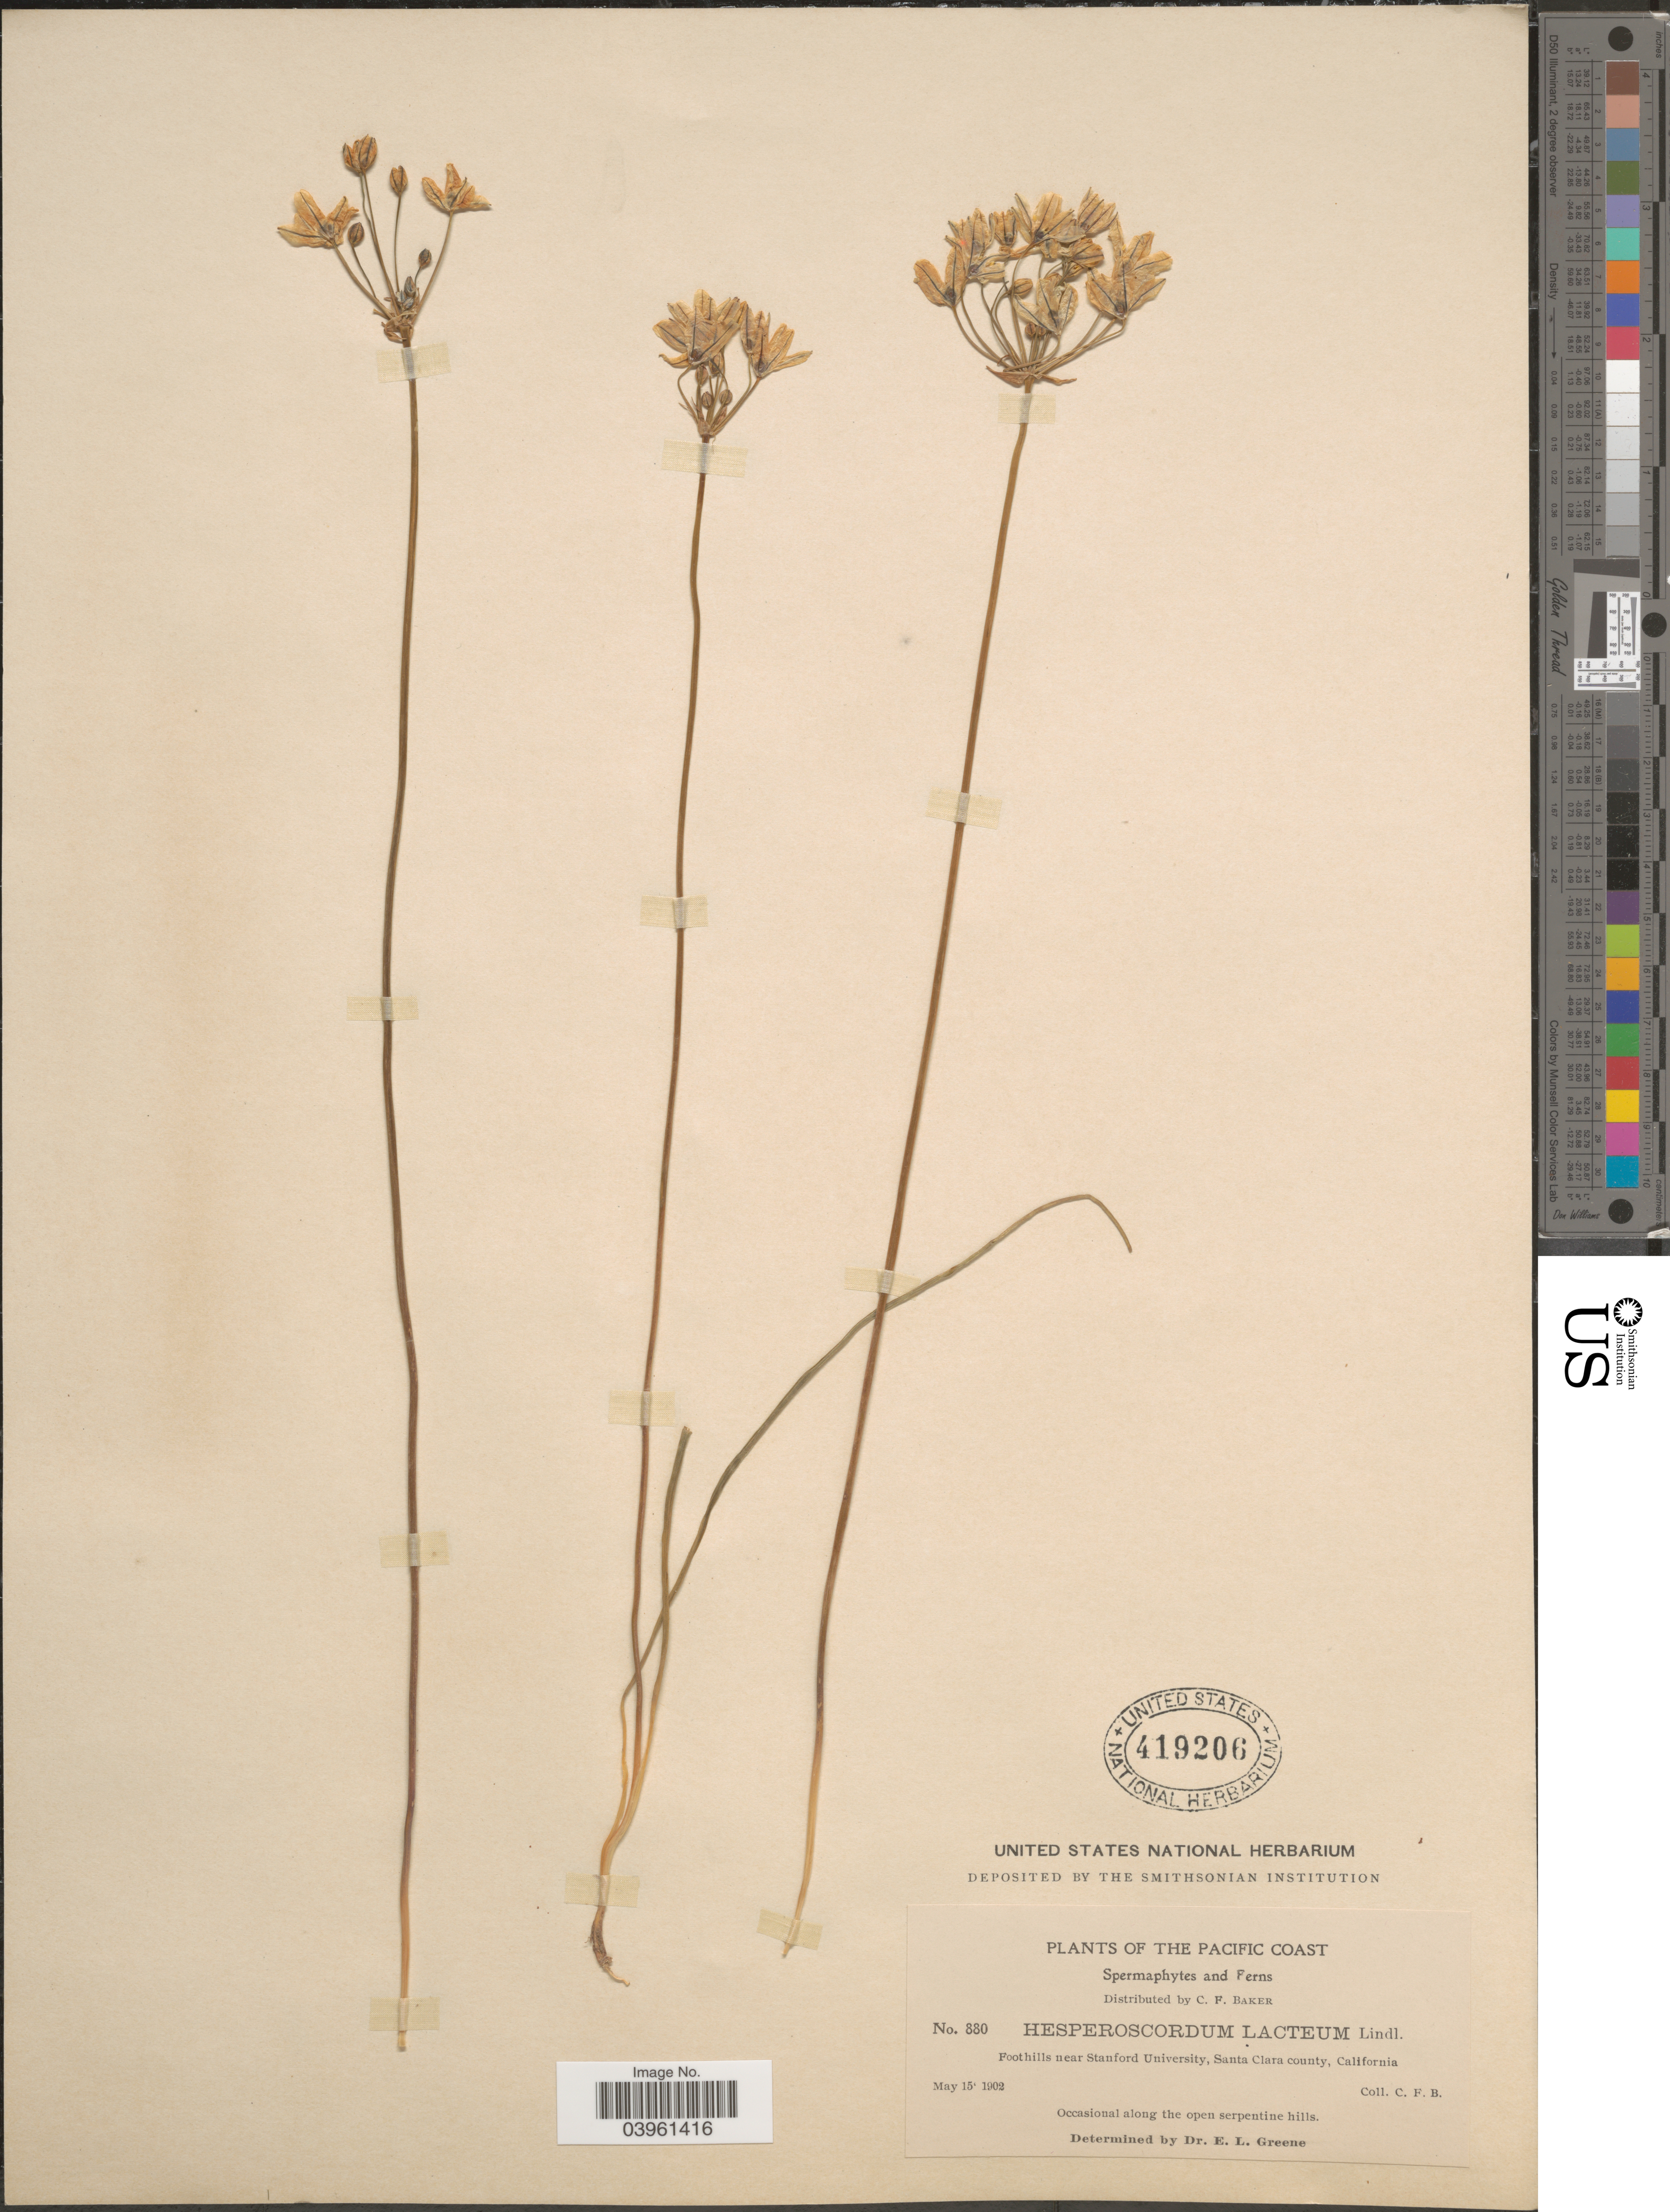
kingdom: Plantae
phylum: Tracheophyta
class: Liliopsida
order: Asparagales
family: Asparagaceae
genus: Triteleia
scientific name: Triteleia hyacinthina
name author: (Lindl.) Greene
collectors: C. F. Baker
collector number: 880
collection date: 1902-05-15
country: United States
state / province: California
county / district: Santa Clara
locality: The Pacific Coast. Foot hills near Stanford University, Santa Clara county.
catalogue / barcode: US 419206